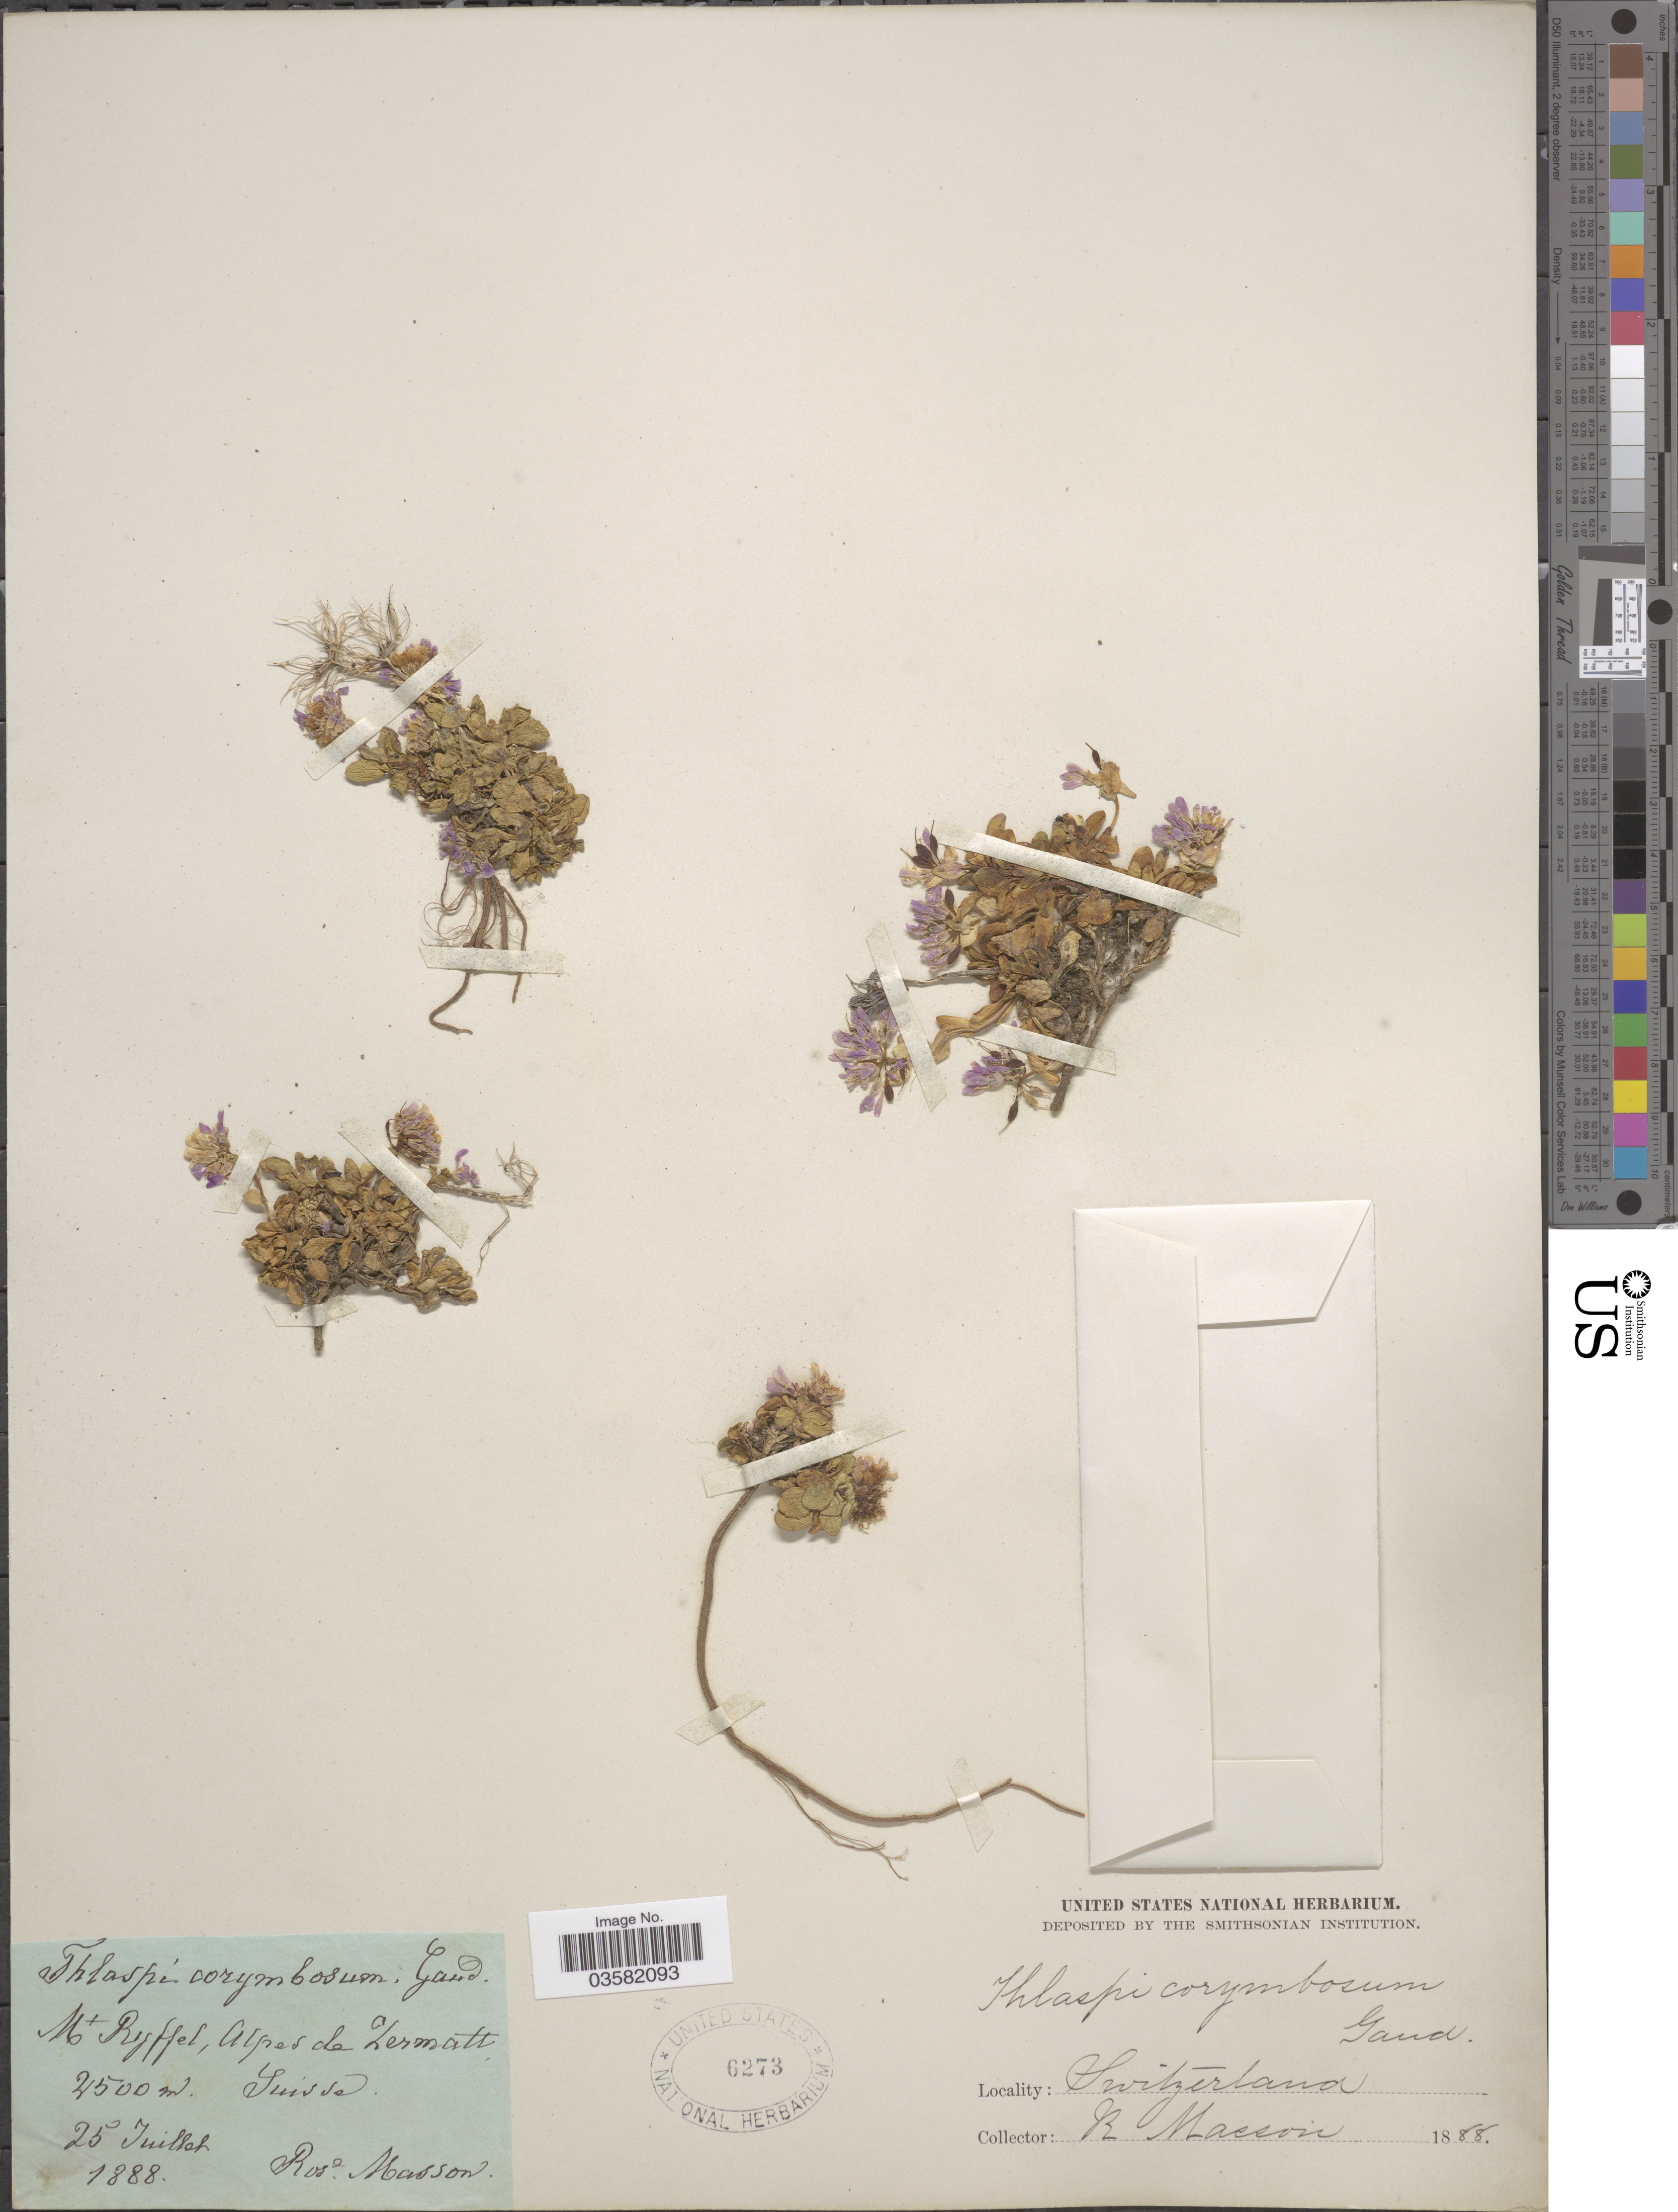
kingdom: Plantae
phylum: Tracheophyta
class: Magnoliopsida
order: Brassicales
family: Brassicaceae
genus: Thlaspi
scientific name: Thlaspi corymbosum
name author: (J. Gay) Rchb.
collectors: R. Masson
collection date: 1888-07-25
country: Switzerland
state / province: Valais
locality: Mt Ryffel, Alpes de Zermatt. Suisse.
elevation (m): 2500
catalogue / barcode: US 6273